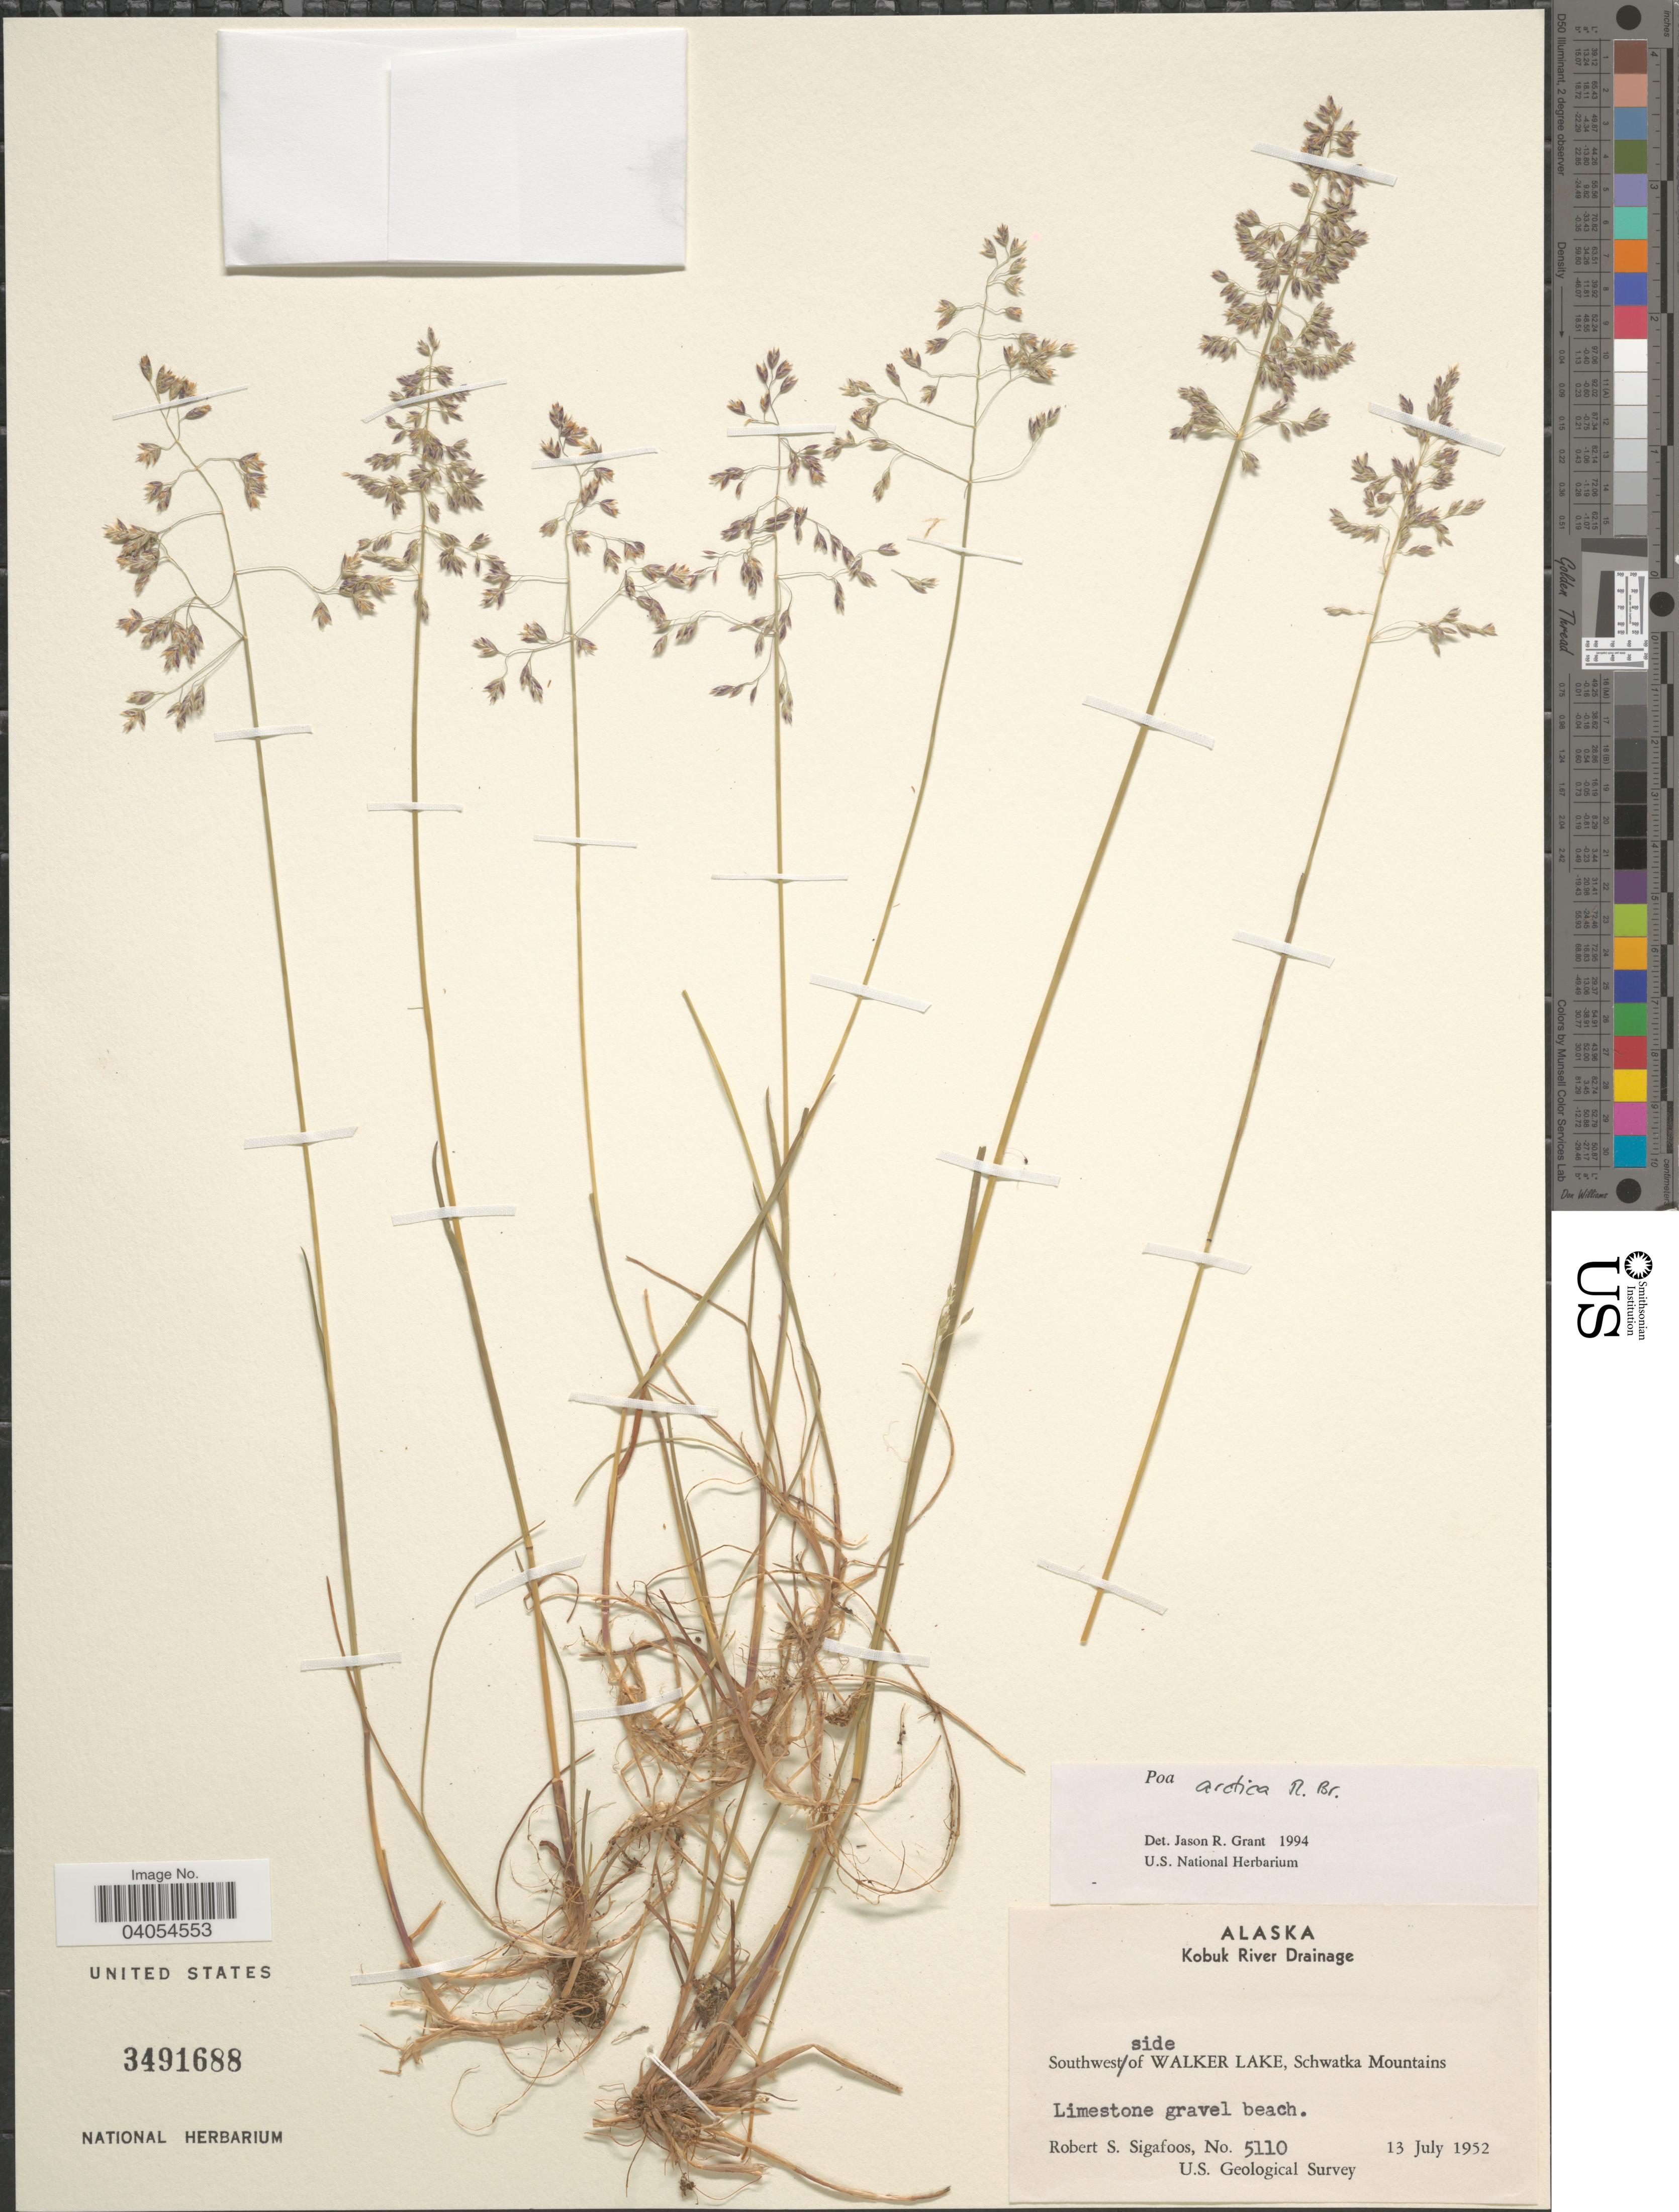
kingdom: Plantae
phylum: Tracheophyta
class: Liliopsida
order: Poales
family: Poaceae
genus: Poa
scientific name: Poa arctica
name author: R. Br.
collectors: R. Sigafoos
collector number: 5110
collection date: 1952-07-13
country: United States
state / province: Alaska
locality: Kobuk River Drainage. Southwest side/ of Walker Lake, Schwatka Mountains.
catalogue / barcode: US 3491688